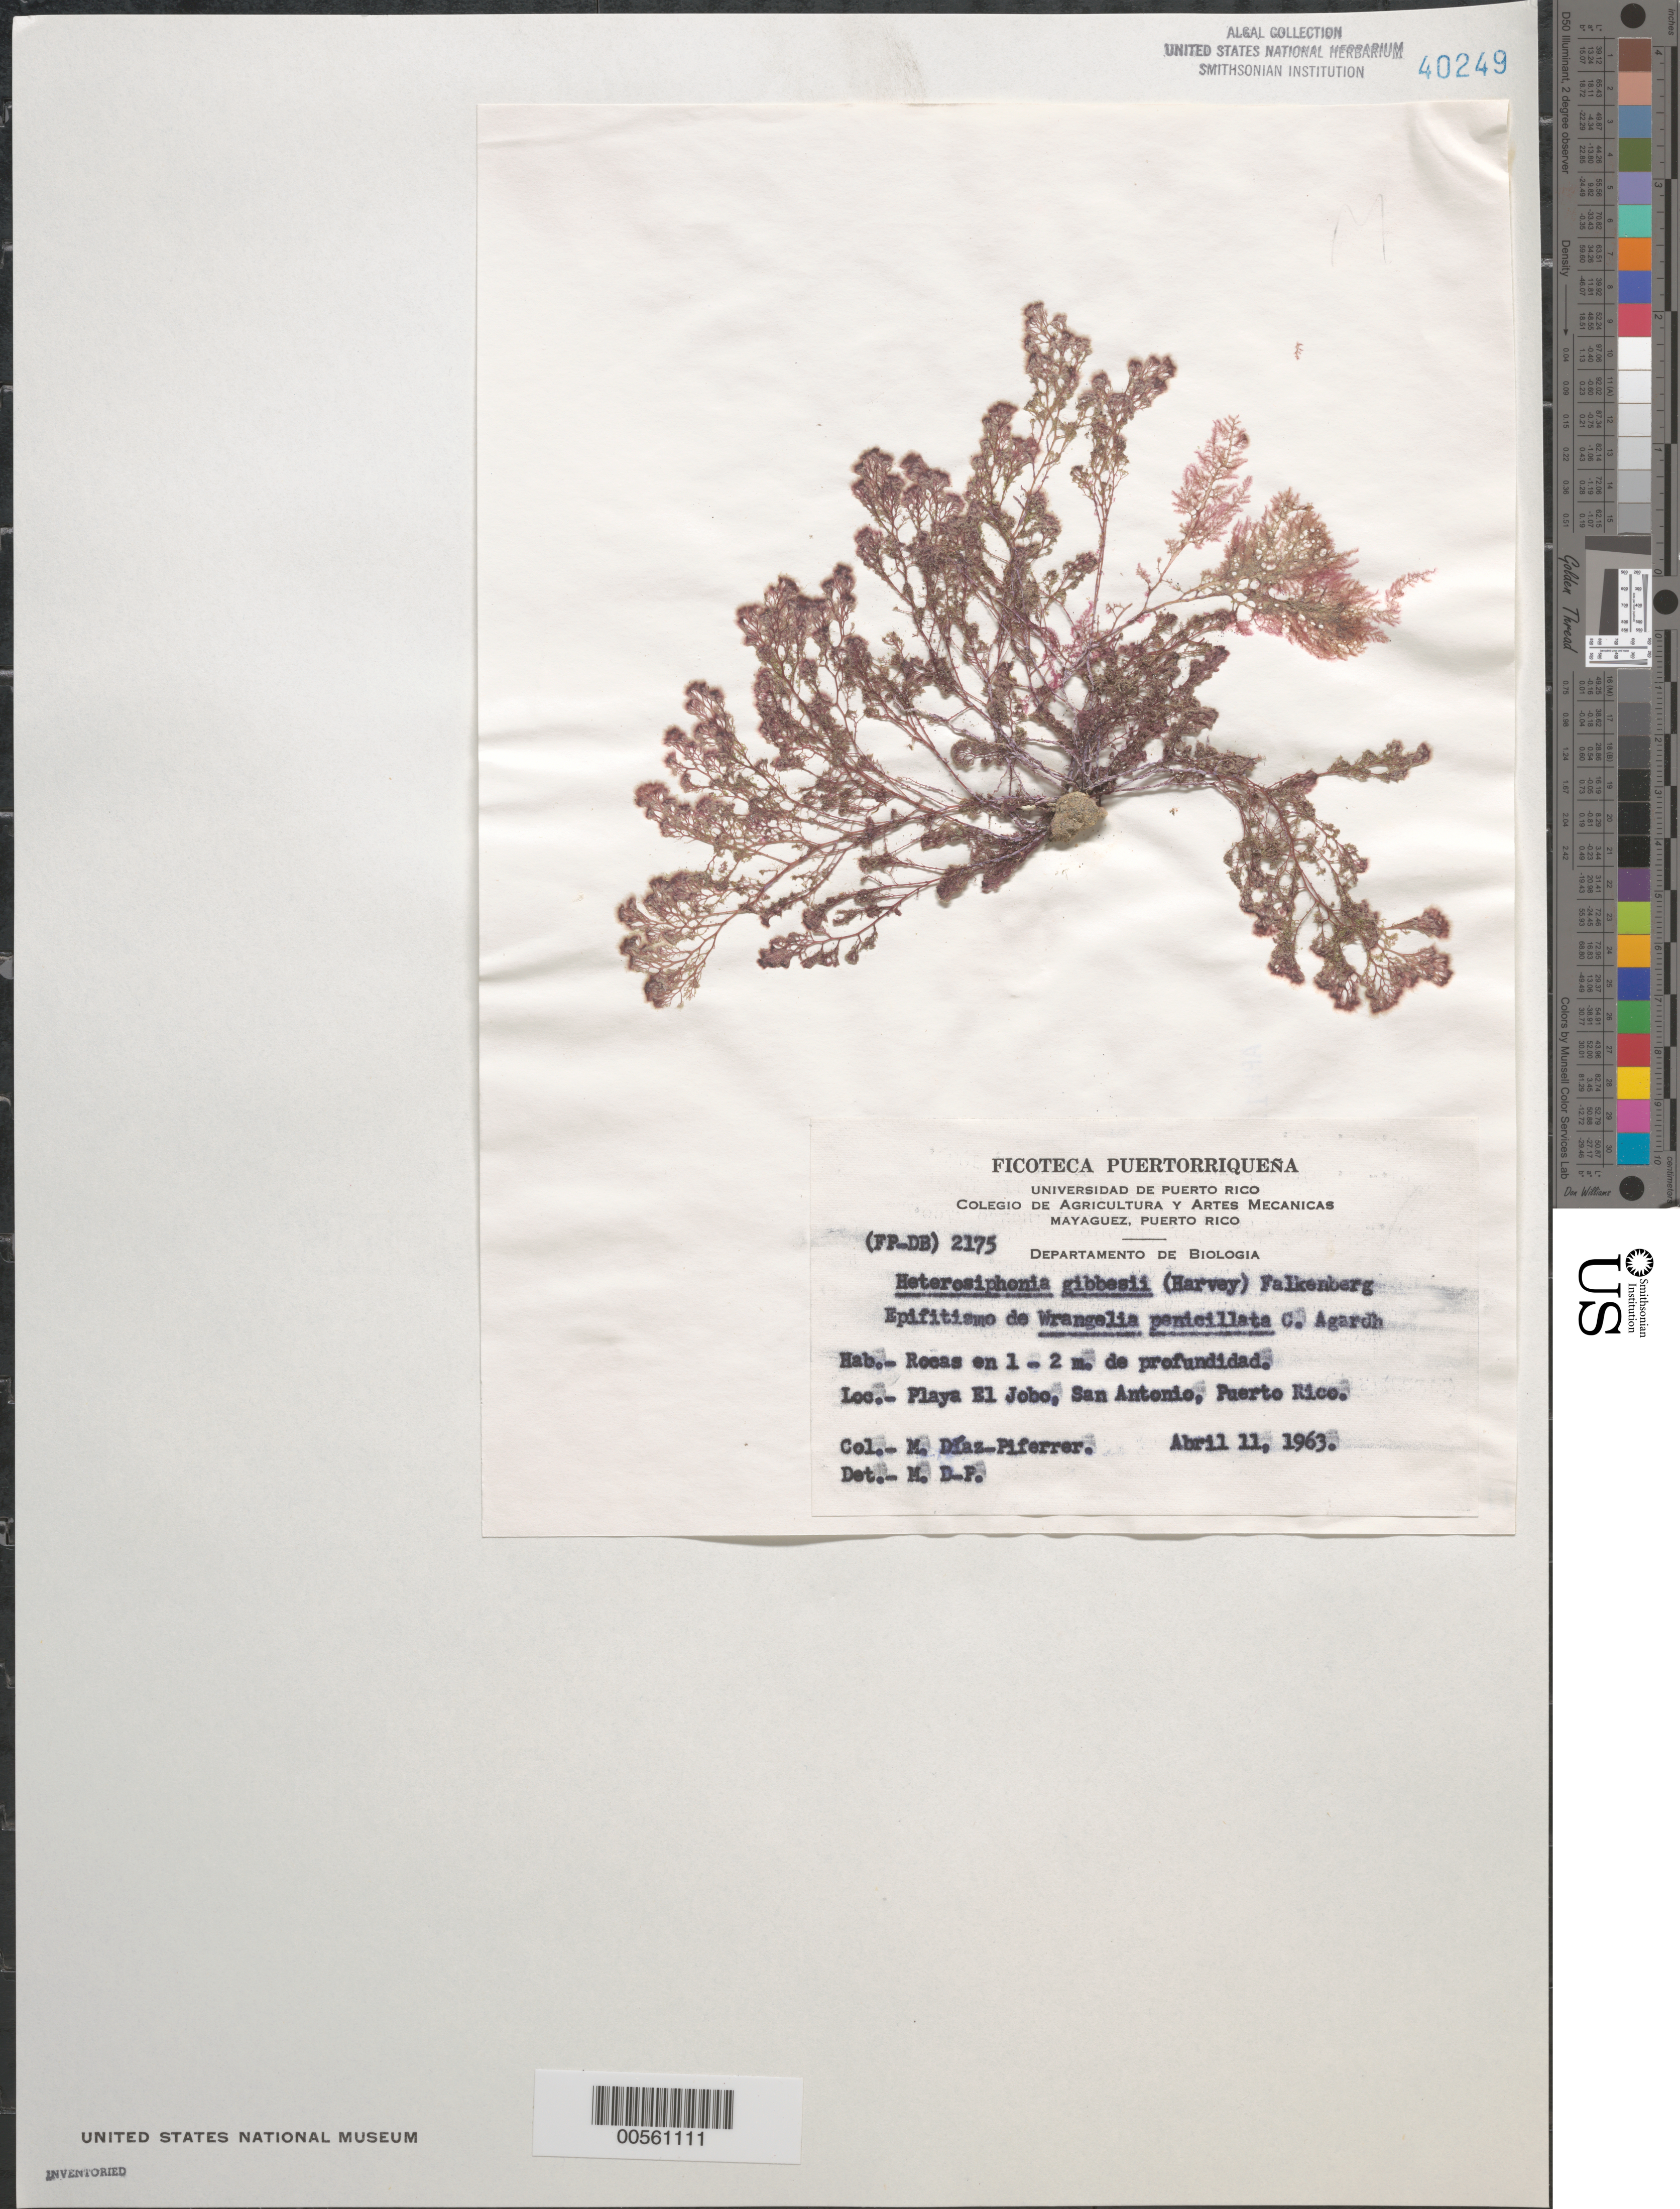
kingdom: Plantae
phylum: Rhodophyta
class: Florideophyceae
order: Ceramiales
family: Dasyaceae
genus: Heterosiphonia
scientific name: Heterosiphonia gibbesii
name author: (Harv.)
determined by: Diaz-Piferrer, M.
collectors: M. Diaz-Piferrer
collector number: (fp-db) 2175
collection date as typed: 11 Apr 1963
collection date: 1963-04-11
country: Puerto Rico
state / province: Isabela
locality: Playa El Jobo, San Antonio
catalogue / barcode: US 40249